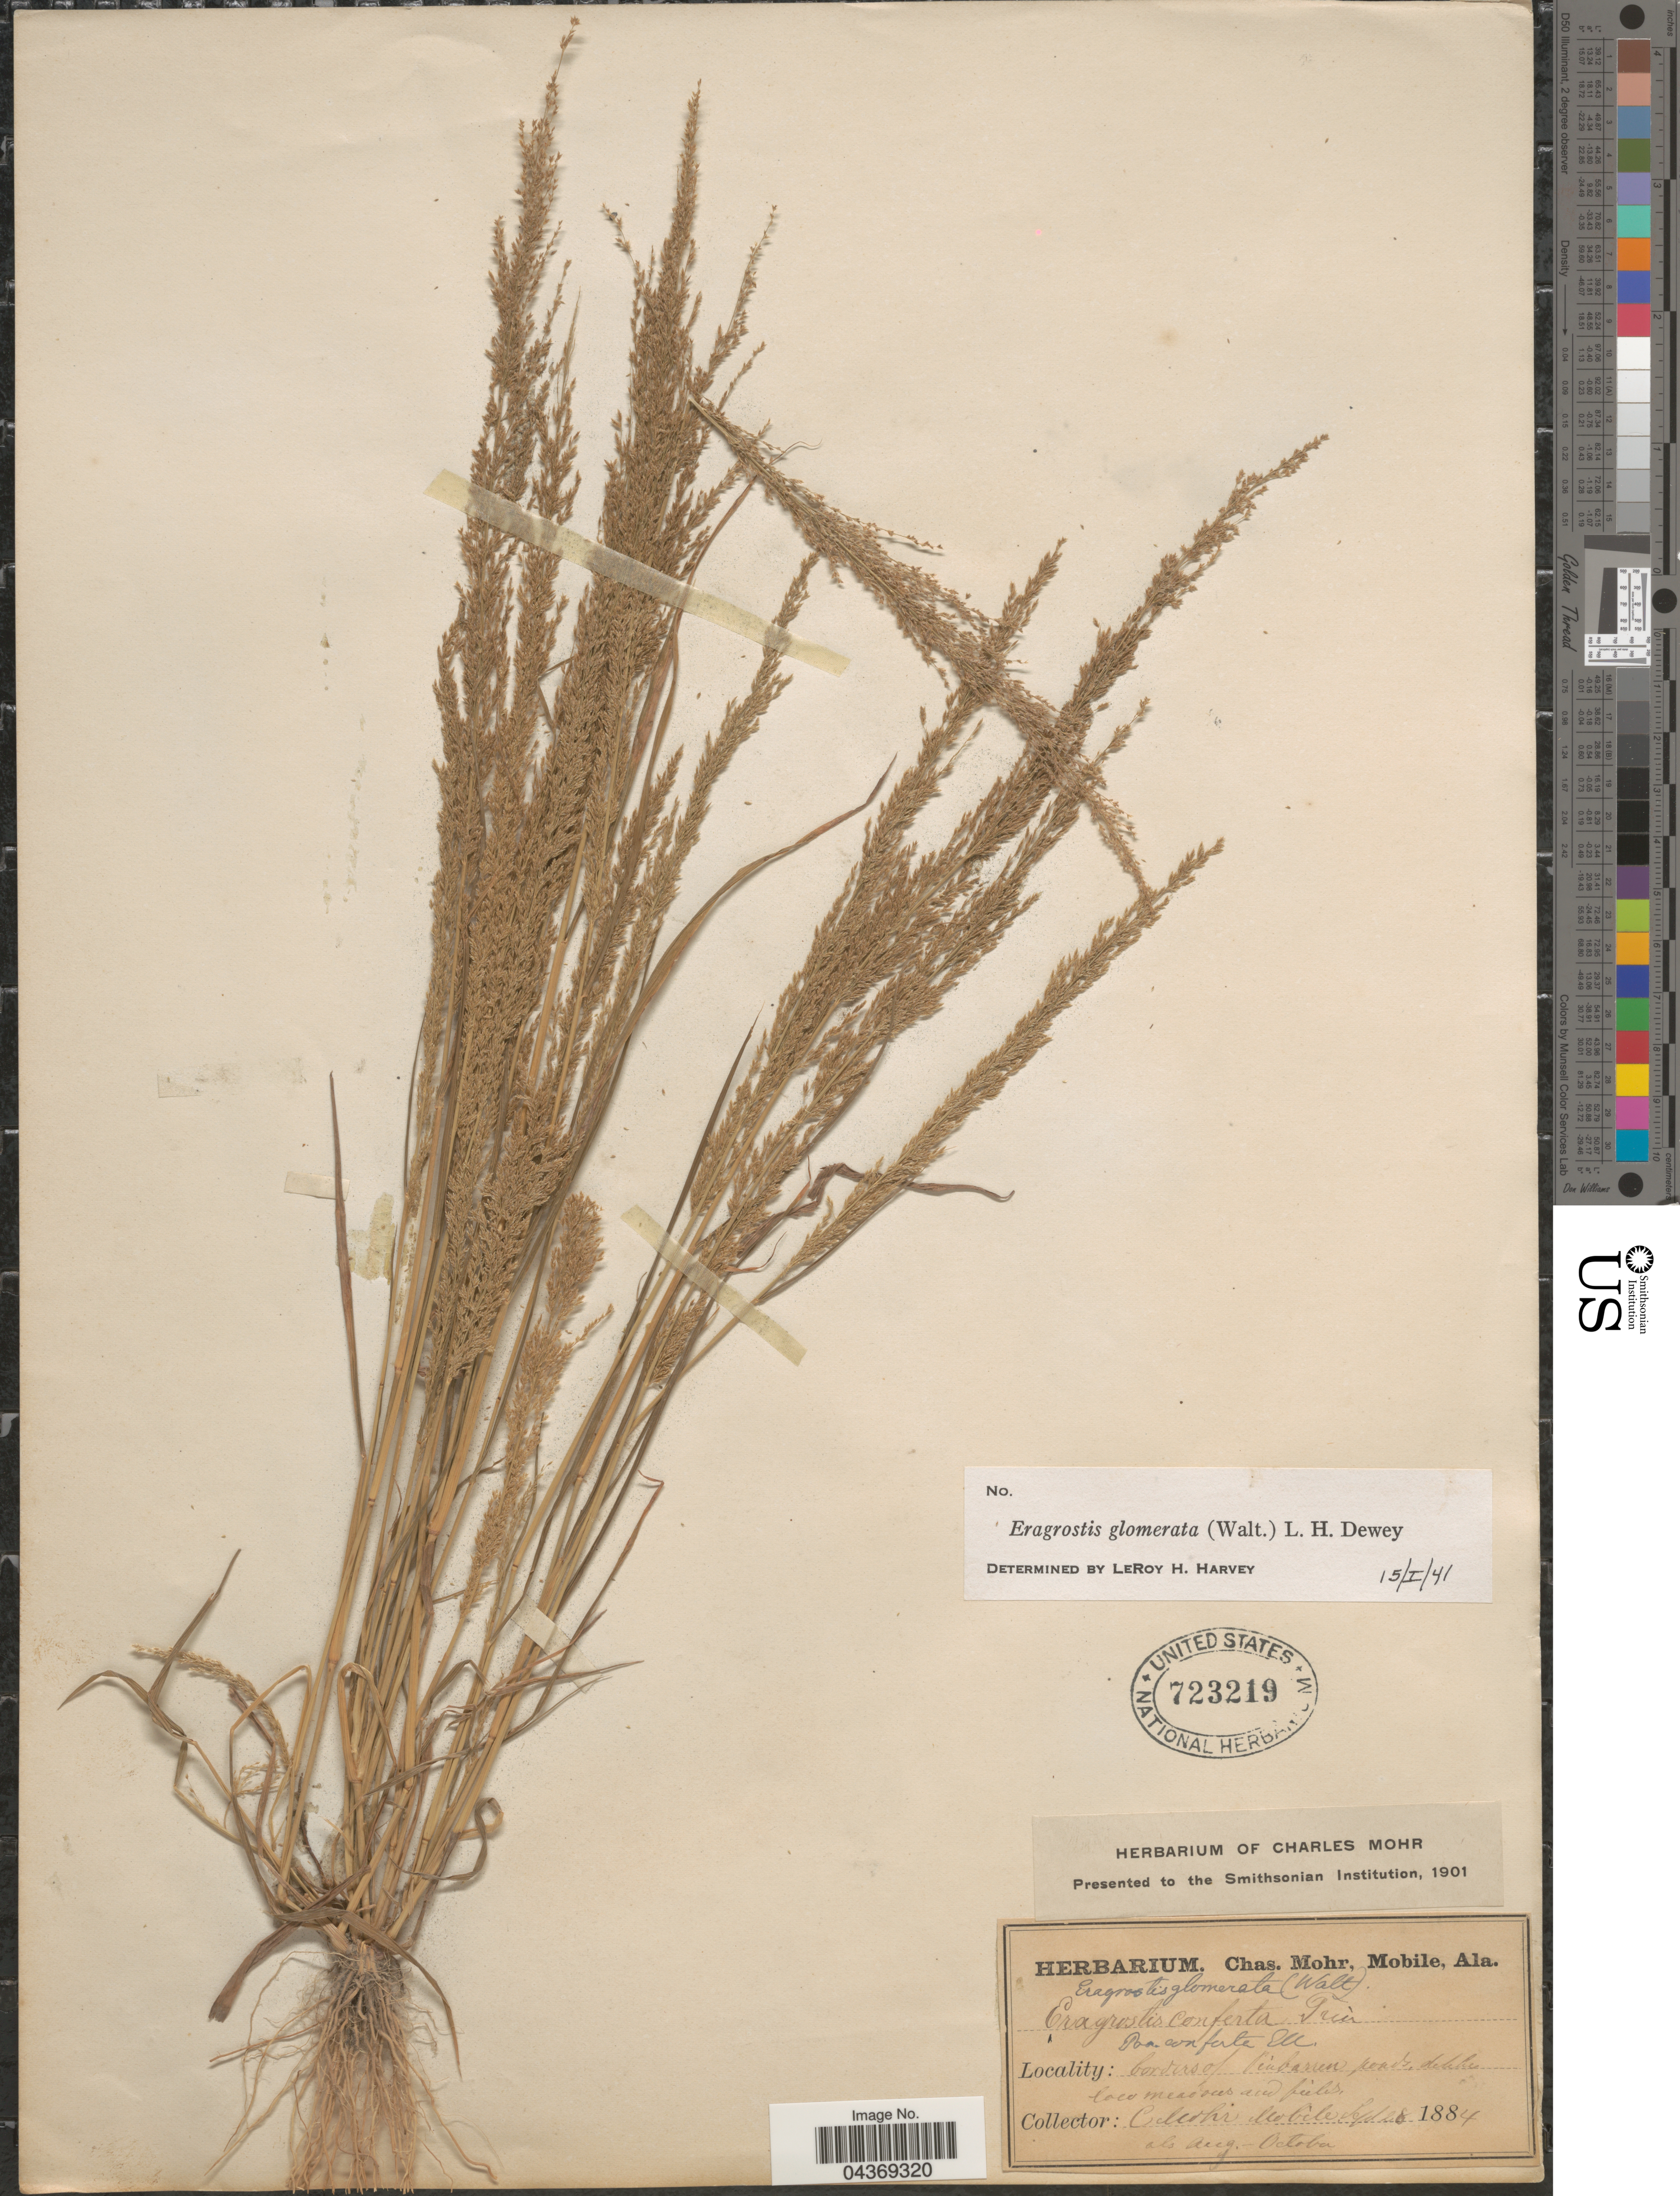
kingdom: Plantae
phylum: Tracheophyta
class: Liliopsida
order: Poales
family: Poaceae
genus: Eragrostis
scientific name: Eragrostis japonica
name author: (Thunb.) Trin.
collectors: C. T. Mohr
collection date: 1884-09-28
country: United States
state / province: Alabama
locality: Mobile.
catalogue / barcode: US 723219